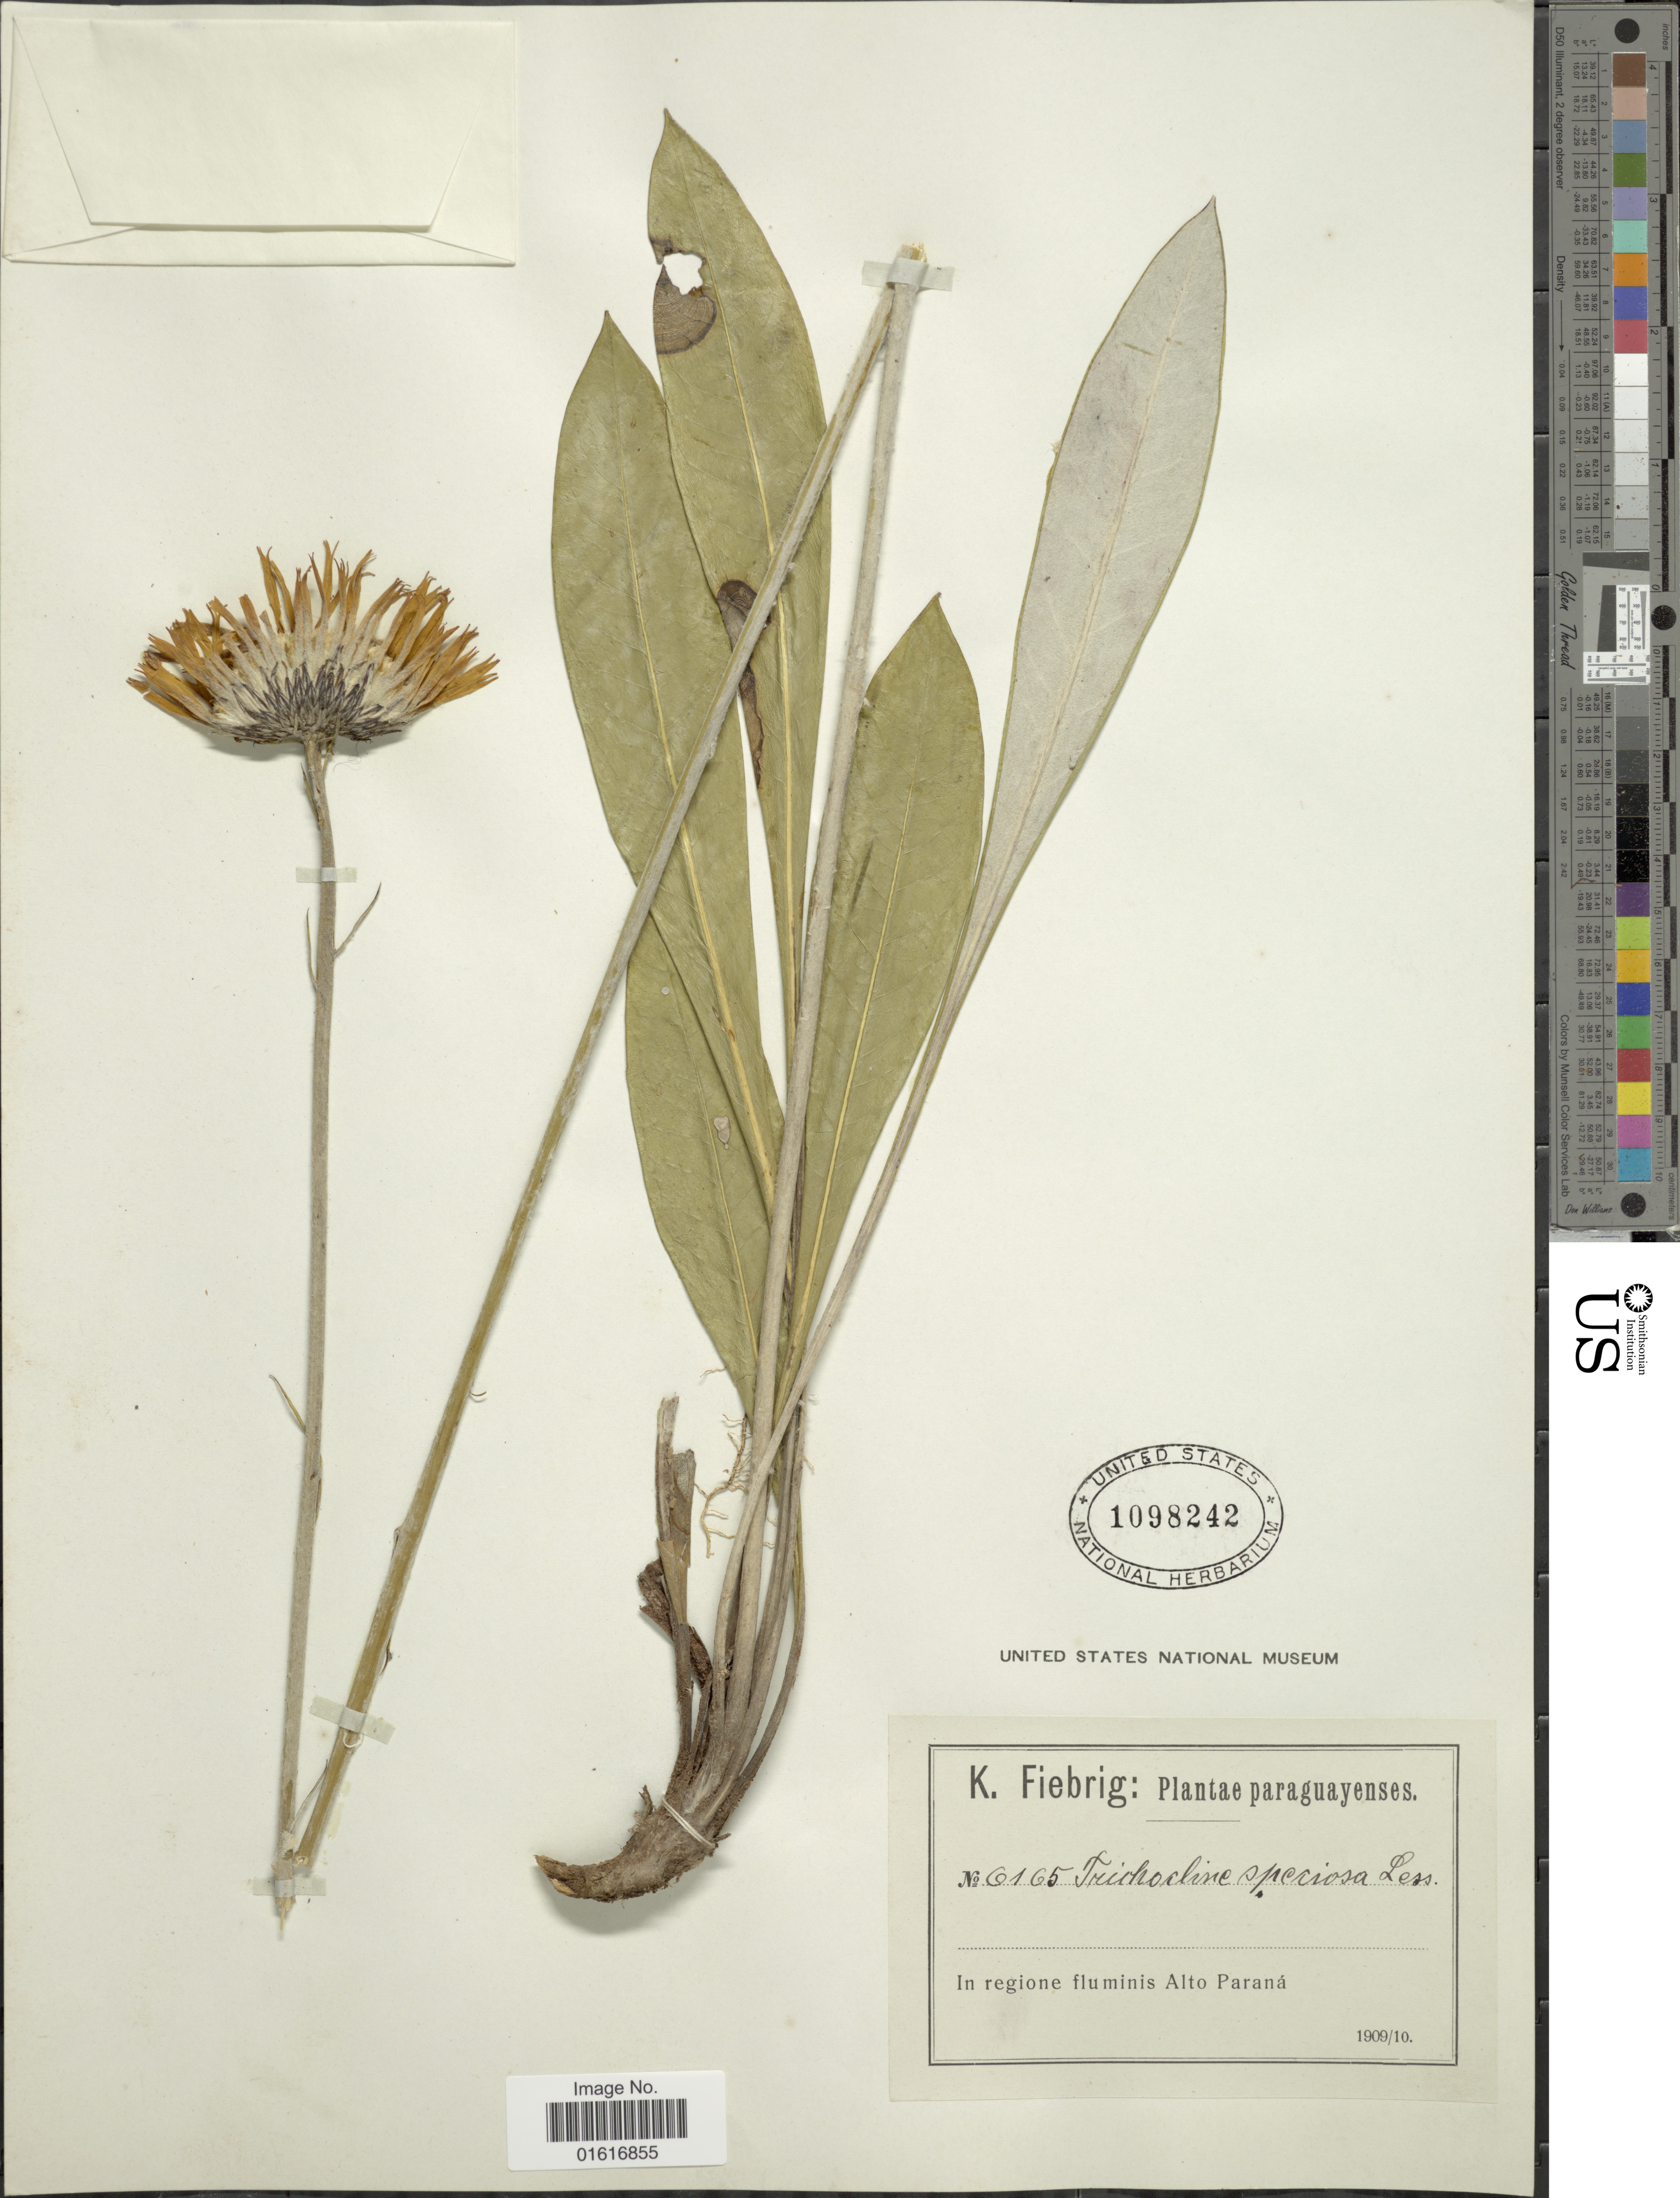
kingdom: Plantae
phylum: Tracheophyta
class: Magnoliopsida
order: Asterales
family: Asteraceae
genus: Onoseris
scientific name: Onoseris speciosa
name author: Kunth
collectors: K. Fiebrig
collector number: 6165*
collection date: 1909/1910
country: Paraguay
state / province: Alto Parana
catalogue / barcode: US 1098242